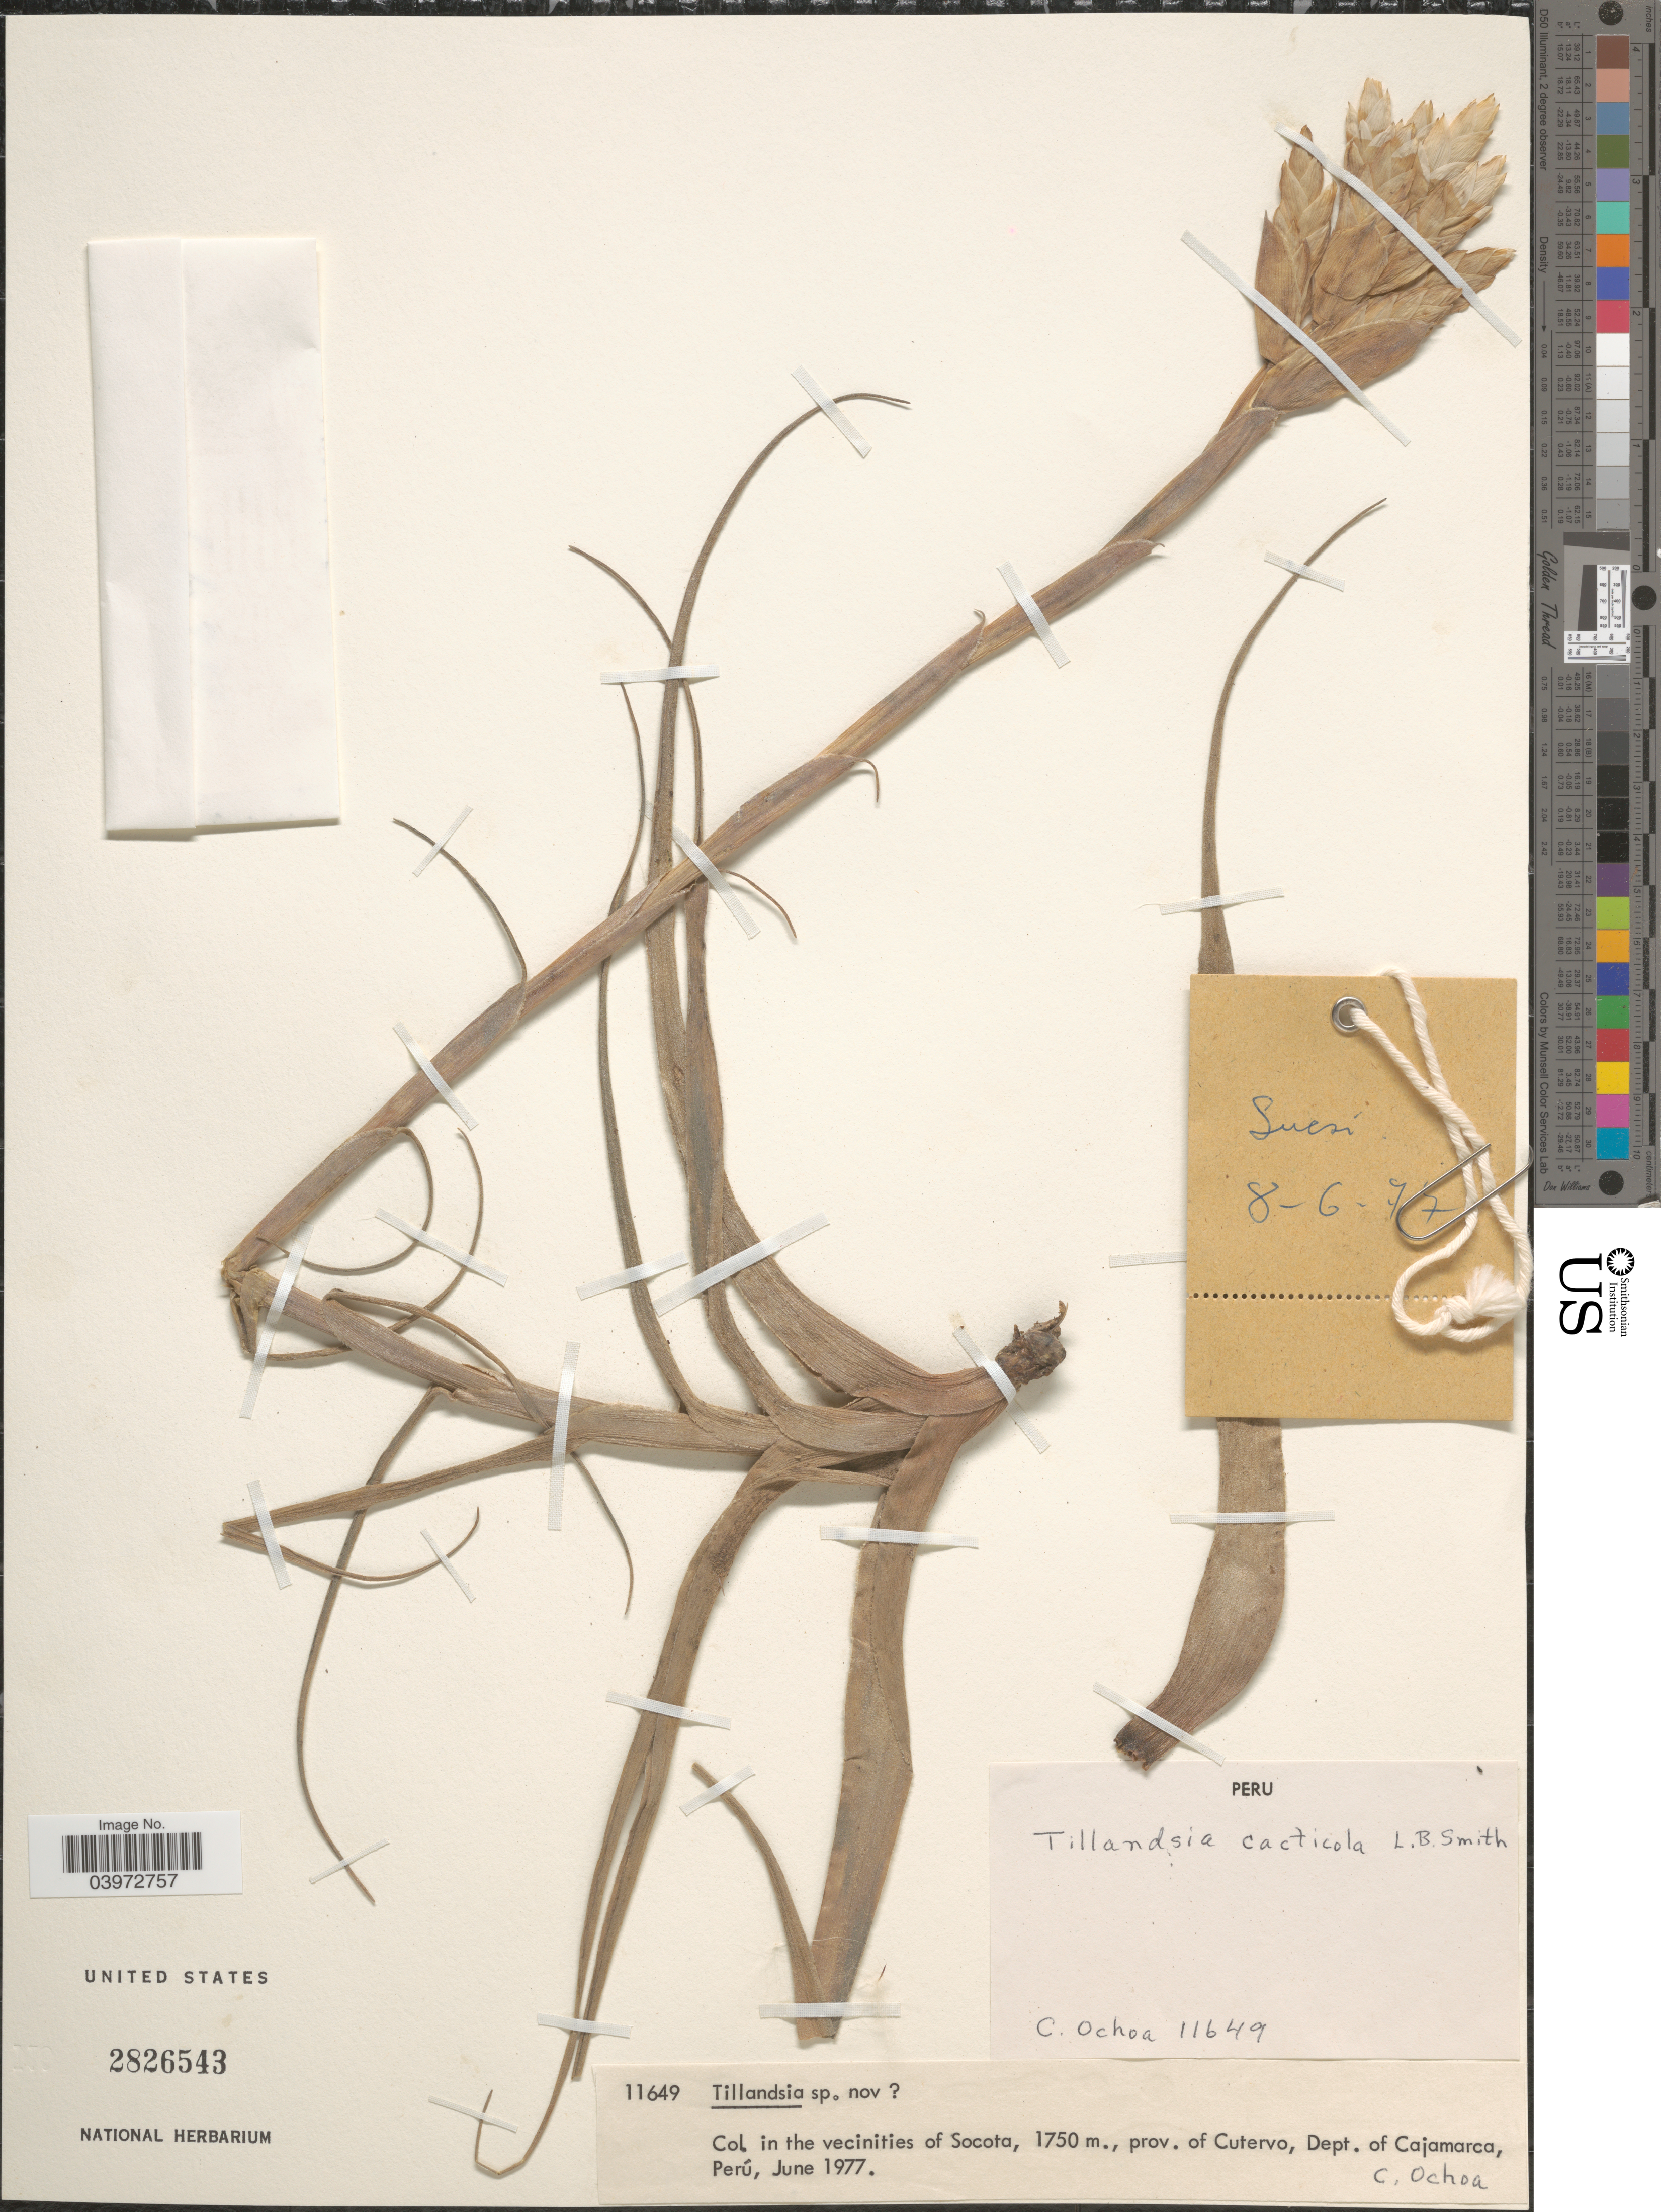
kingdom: Plantae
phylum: Tracheophyta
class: Liliopsida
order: Poales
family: Bromeliaceae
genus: Tillandsia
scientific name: Tillandsia cacticola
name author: L.B. Sm.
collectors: C. Ochoa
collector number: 11649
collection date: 1977-06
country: Peru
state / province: Cajamarca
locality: In the vecinities of Socota, prov. of Cutervo, Dept. of Cajamarca.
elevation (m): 1750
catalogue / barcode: US 2826543